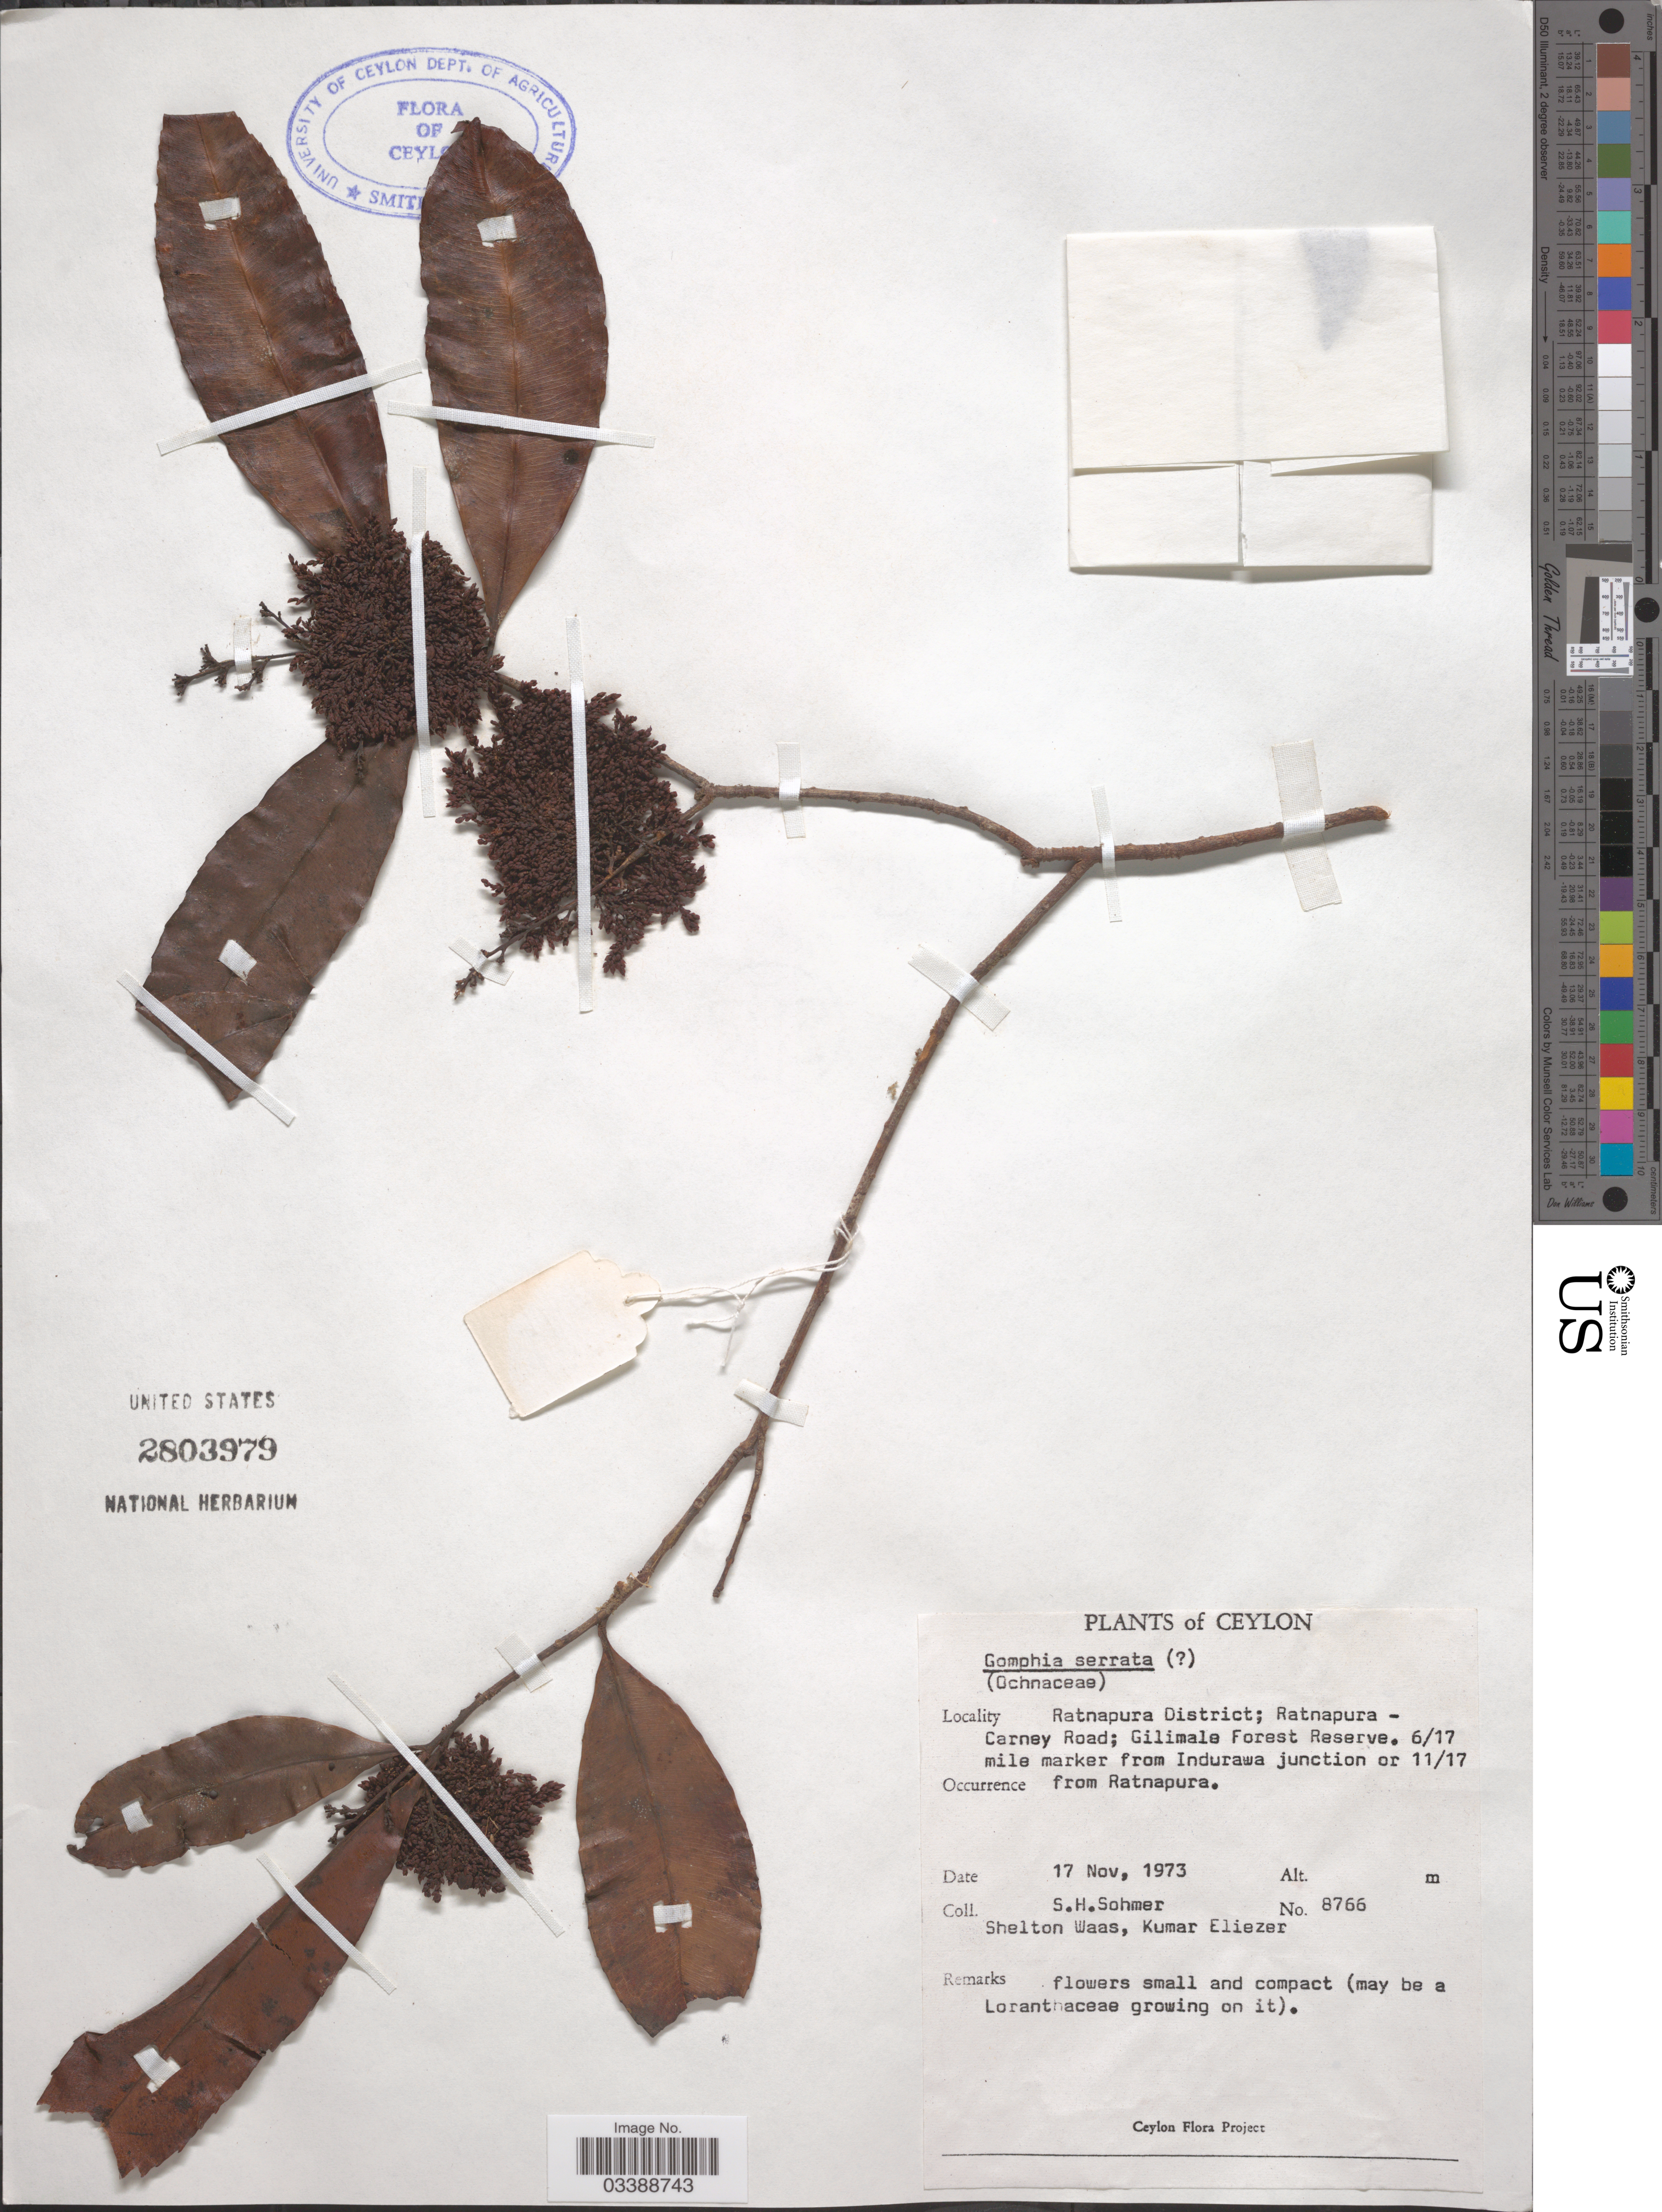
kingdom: Plantae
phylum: Tracheophyta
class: Magnoliopsida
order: Malpighiales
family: Ochnaceae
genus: Campylospermum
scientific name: Campylospermum serratum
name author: (Gaertn.) Bittrich & M.C.E. Amaral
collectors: S. H. Sohmer, S. Waas & K. Eliezer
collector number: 8766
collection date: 1973-11-17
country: Sri Lanka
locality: Ceylon. Ratnapura District; Ratnapura - Carney Road; Gilimale Forest Reserve. 6/17 mile marker from Indurawa junction or 11/17 from Ratnapura.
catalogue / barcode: US 2803979